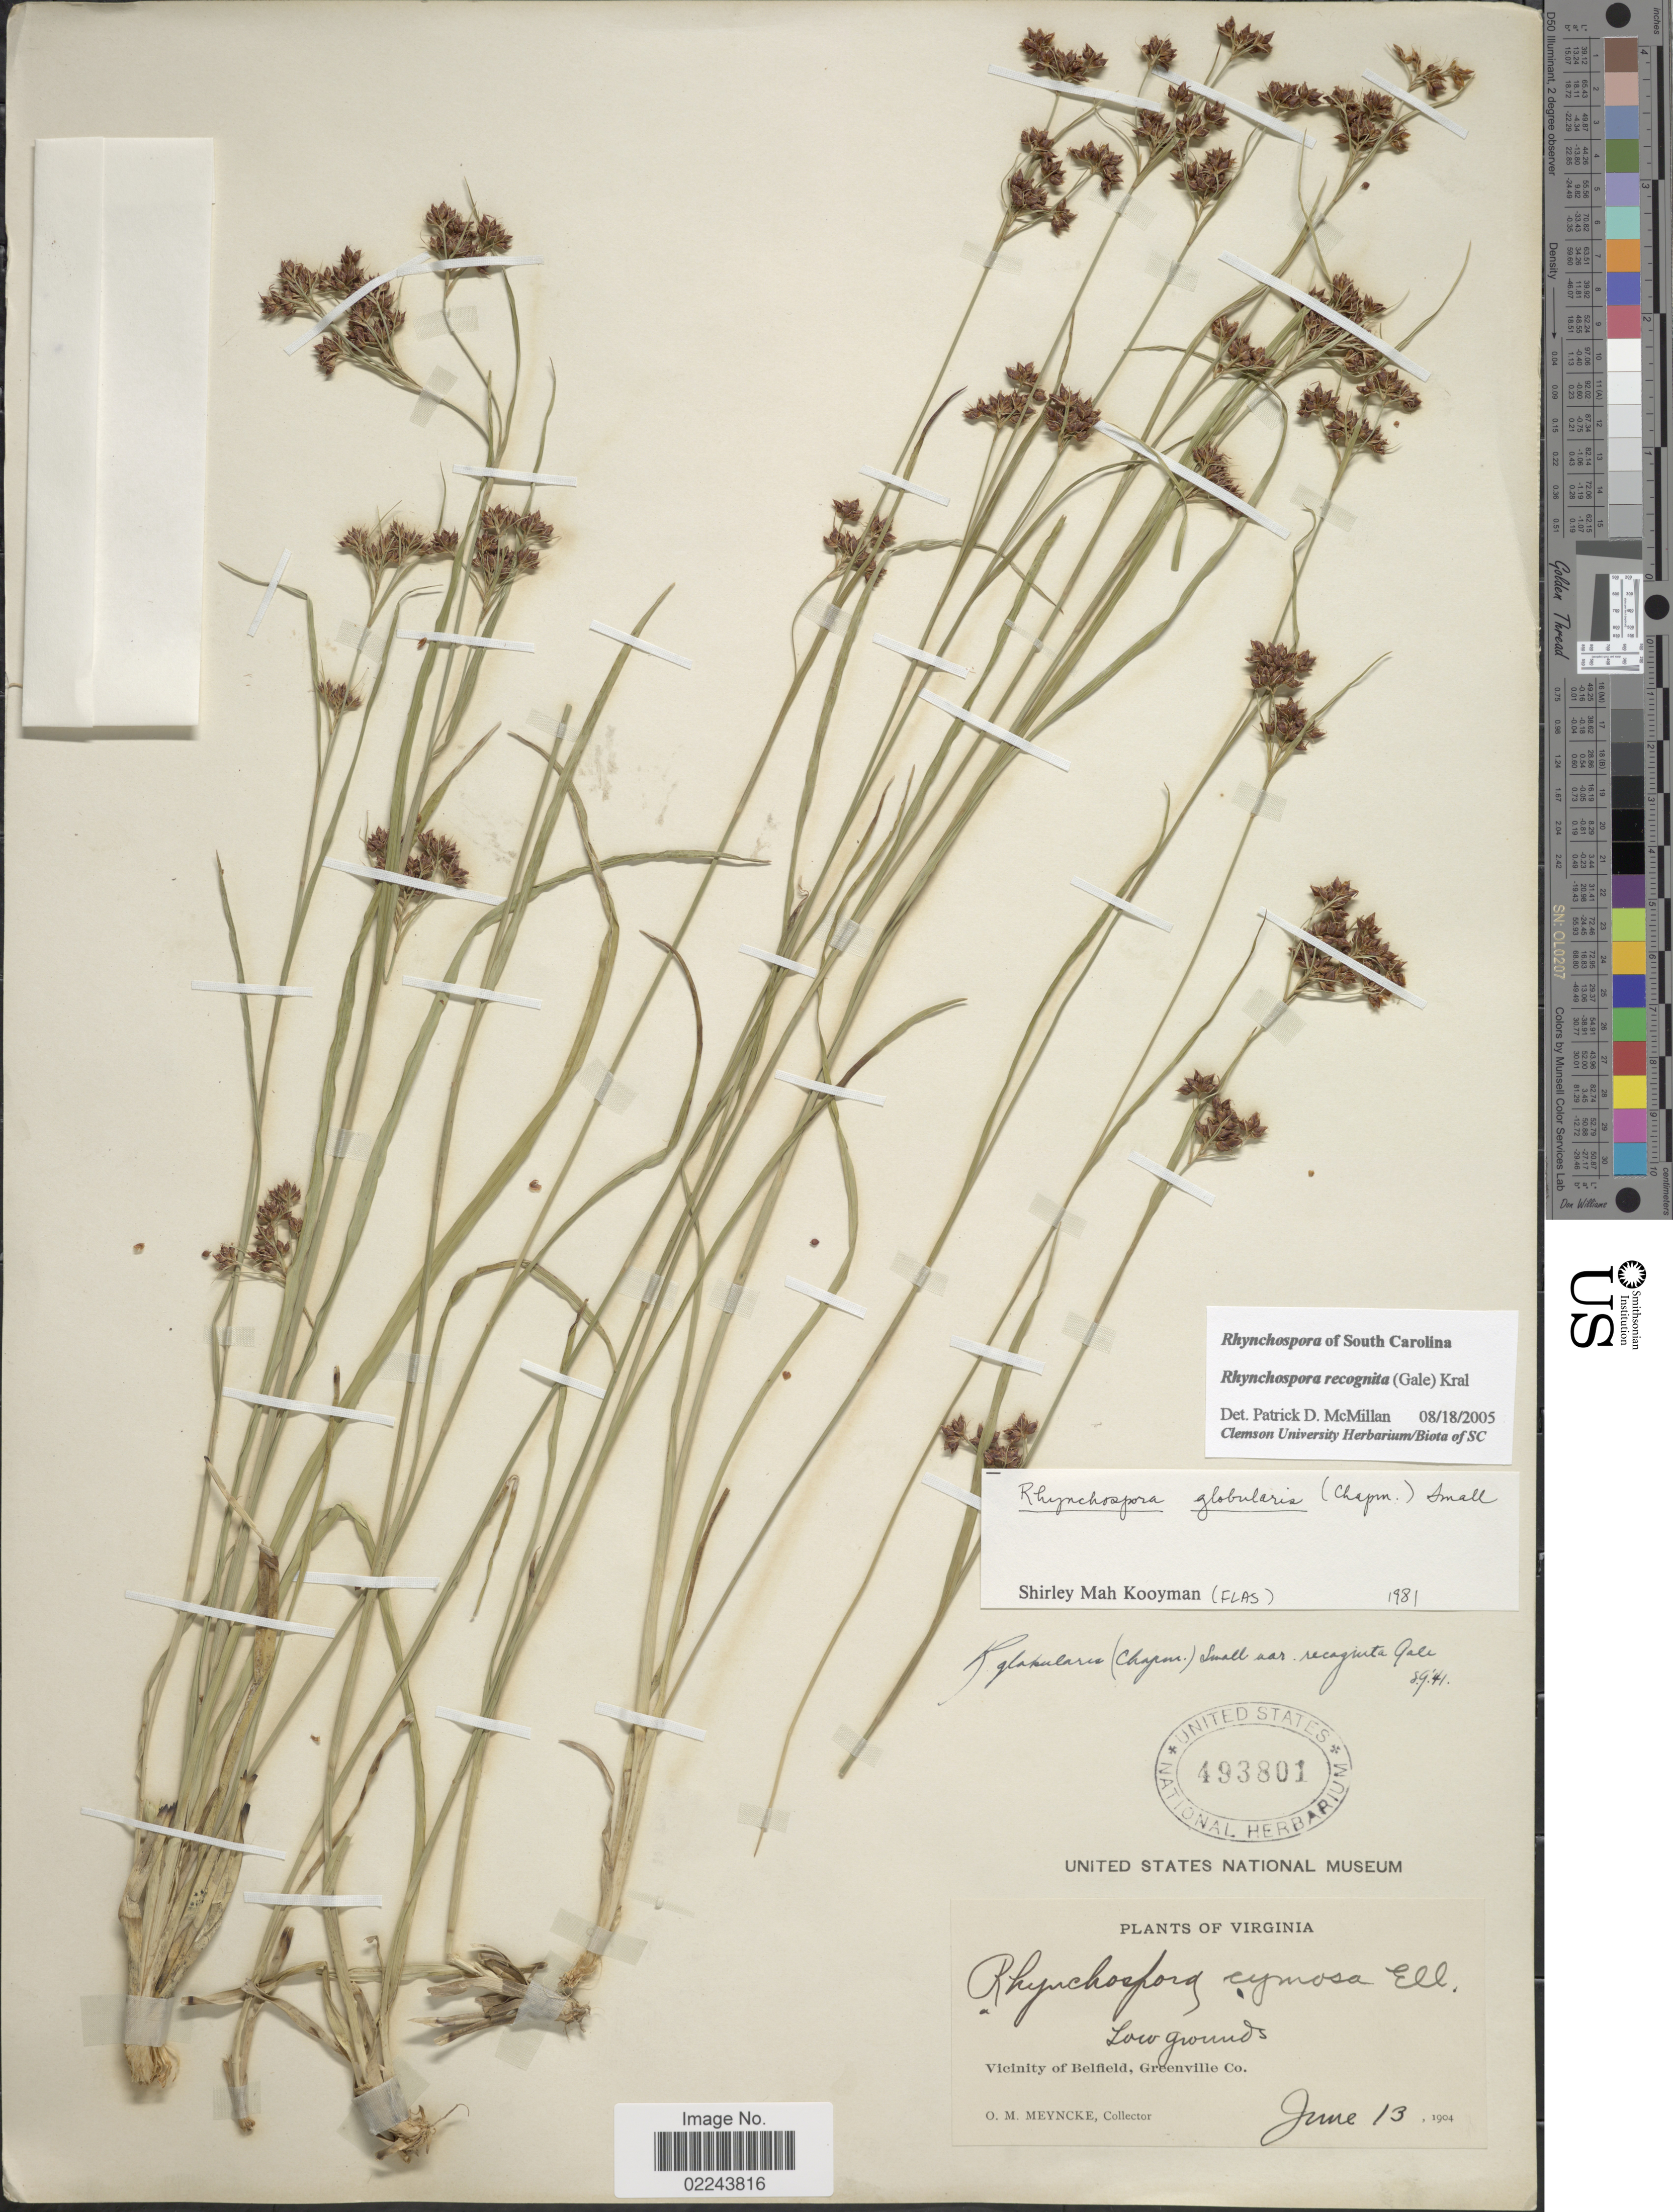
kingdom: Plantae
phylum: Tracheophyta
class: Liliopsida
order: Poales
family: Cyperaceae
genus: Rhynchospora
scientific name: Rhynchospora recognita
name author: (Gale) Kral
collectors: O. Meyncke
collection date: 1904-06-13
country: United States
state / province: Virginia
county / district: Greensville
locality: Vicinity of Belfield, Greenville Co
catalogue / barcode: US 493801